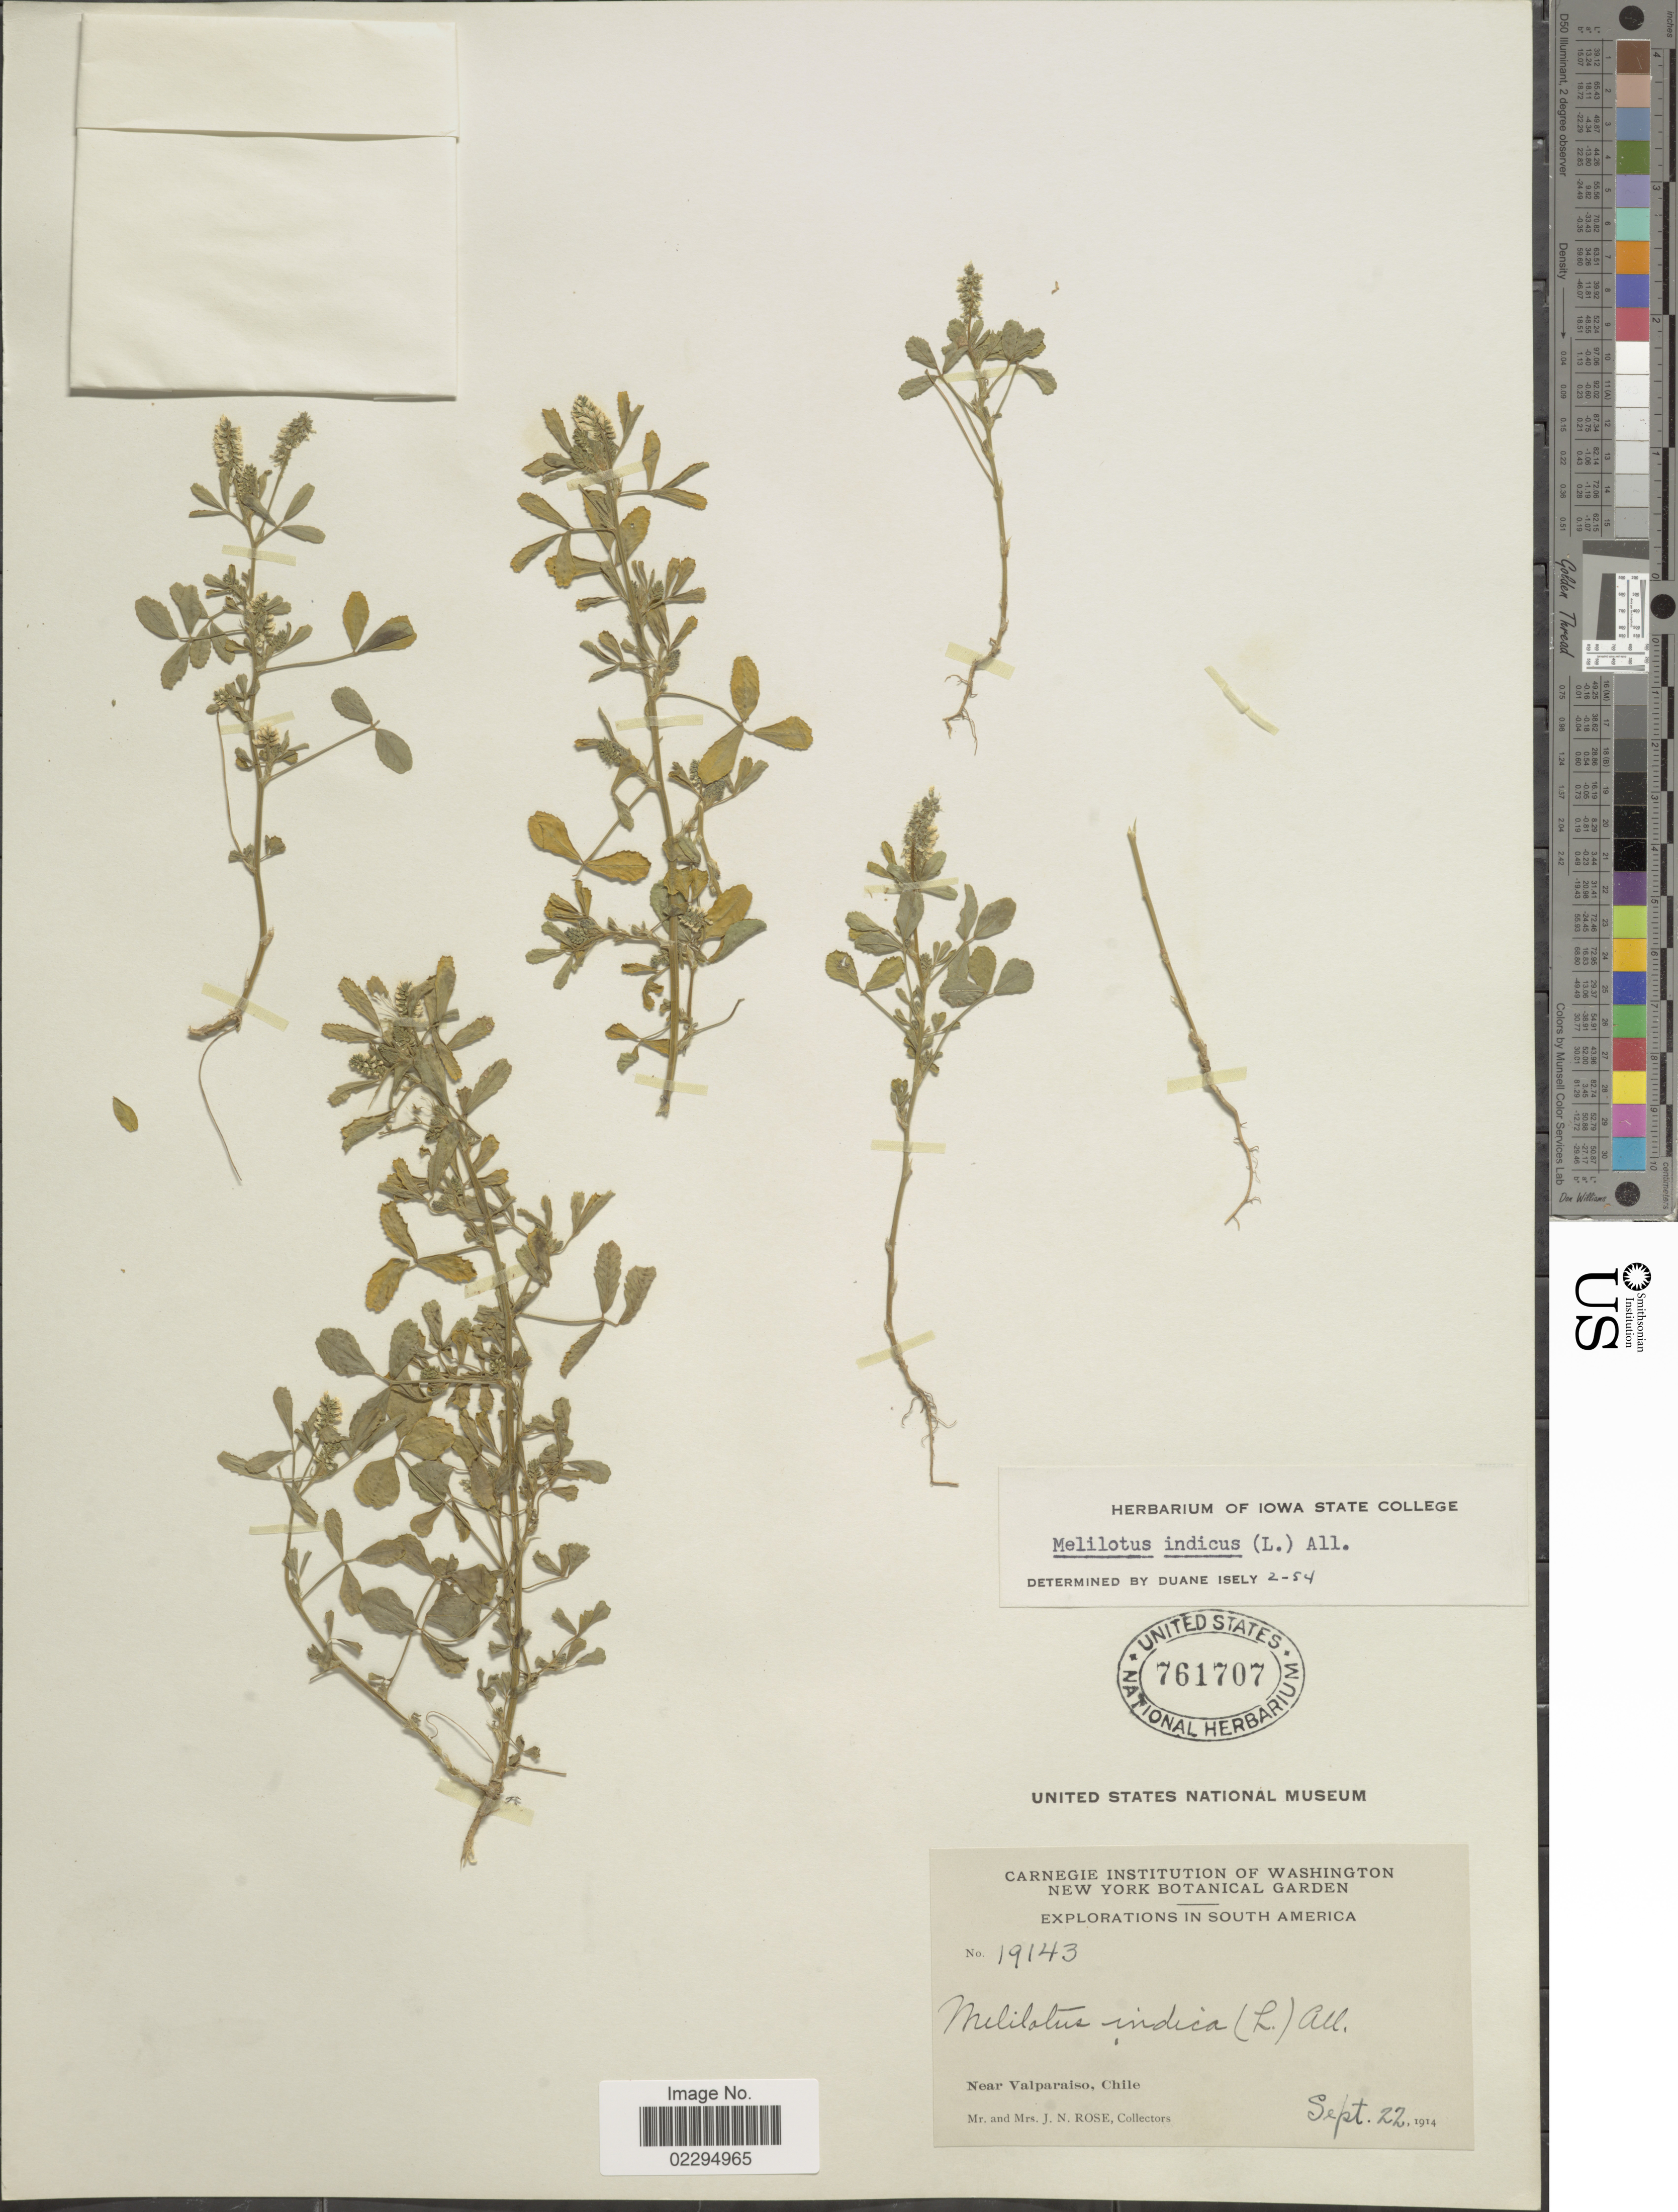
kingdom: Plantae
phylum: Tracheophyta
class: Magnoliopsida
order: Fabales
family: Fabaceae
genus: Melilotus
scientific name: Melilotus indicus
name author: (L.) All.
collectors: J. N. Rose & L. B. Rose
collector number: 19143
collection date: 1914-09-22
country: Chile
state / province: Valparaíso (V)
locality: Nea Valparaiso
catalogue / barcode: US 761707